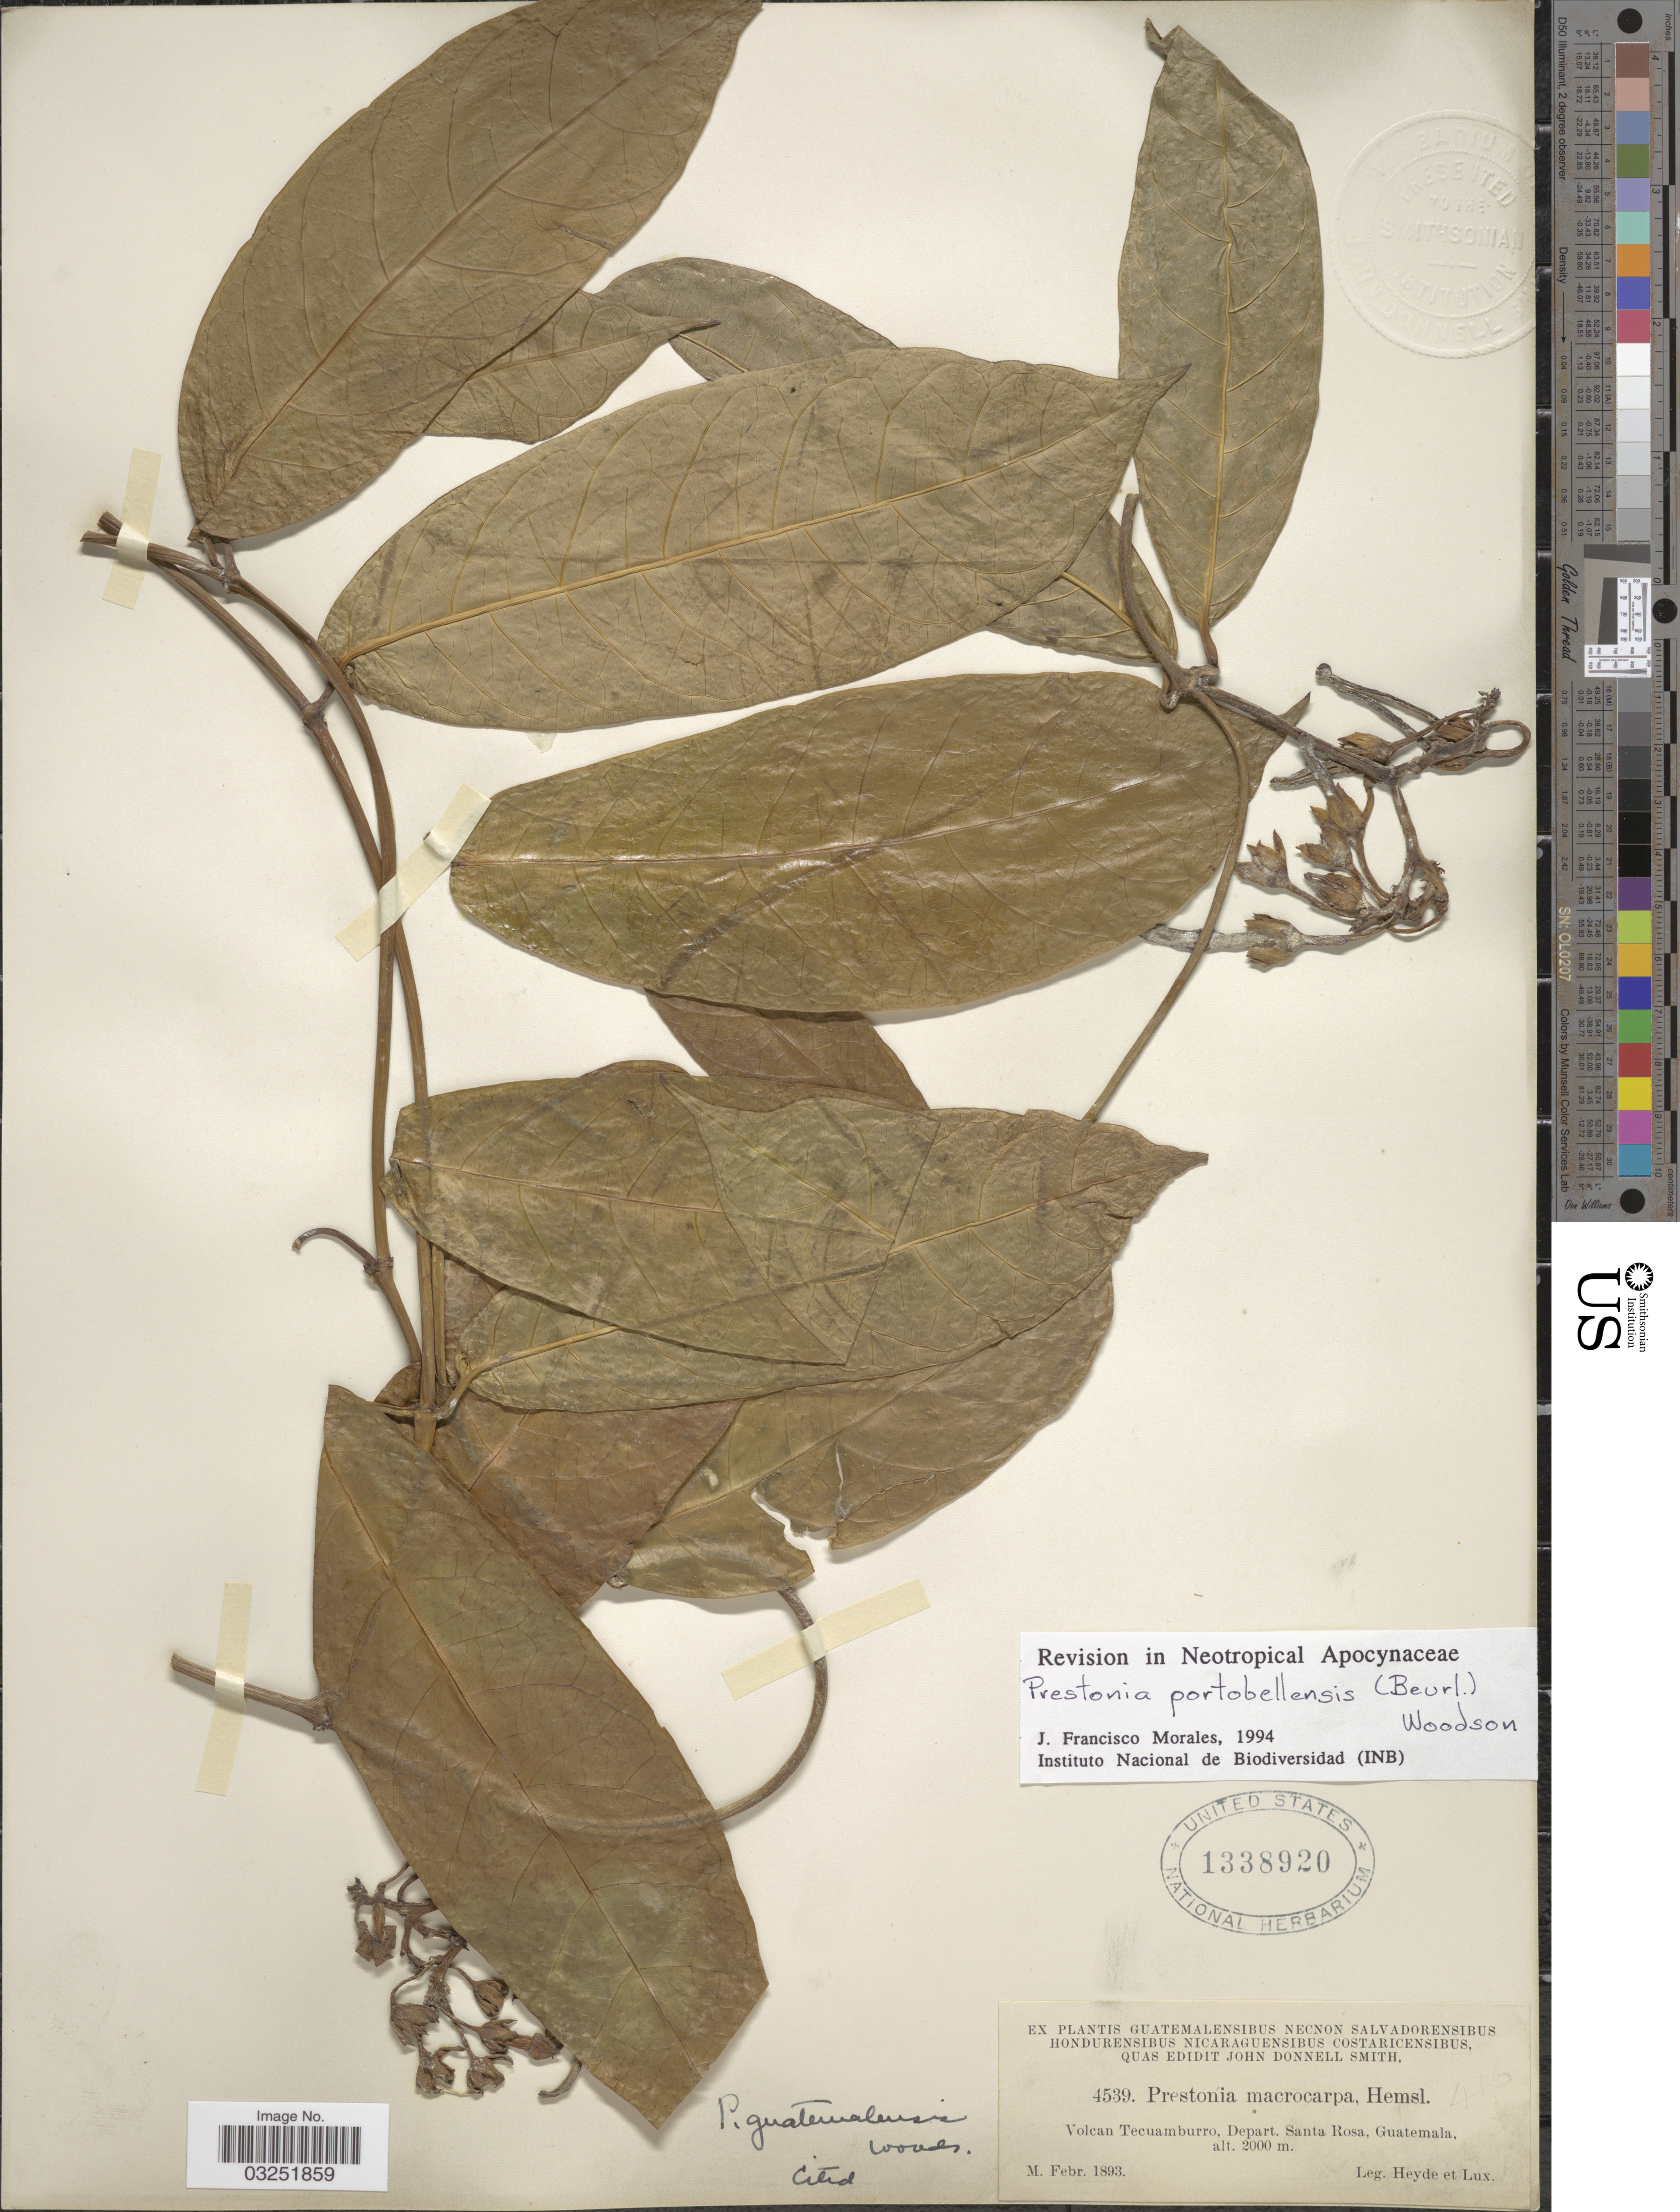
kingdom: Plantae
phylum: Tracheophyta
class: Magnoliopsida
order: Gentianales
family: Apocynaceae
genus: Prestonia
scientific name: Prestonia portobellensis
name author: (Beurl.) Woodson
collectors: Heyde & Lux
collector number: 4539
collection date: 1893-02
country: Guatemala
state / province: Santa Rosa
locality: Volcan Tecuamburro, Depart. Santa Rosa.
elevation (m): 2000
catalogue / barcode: US 1338920